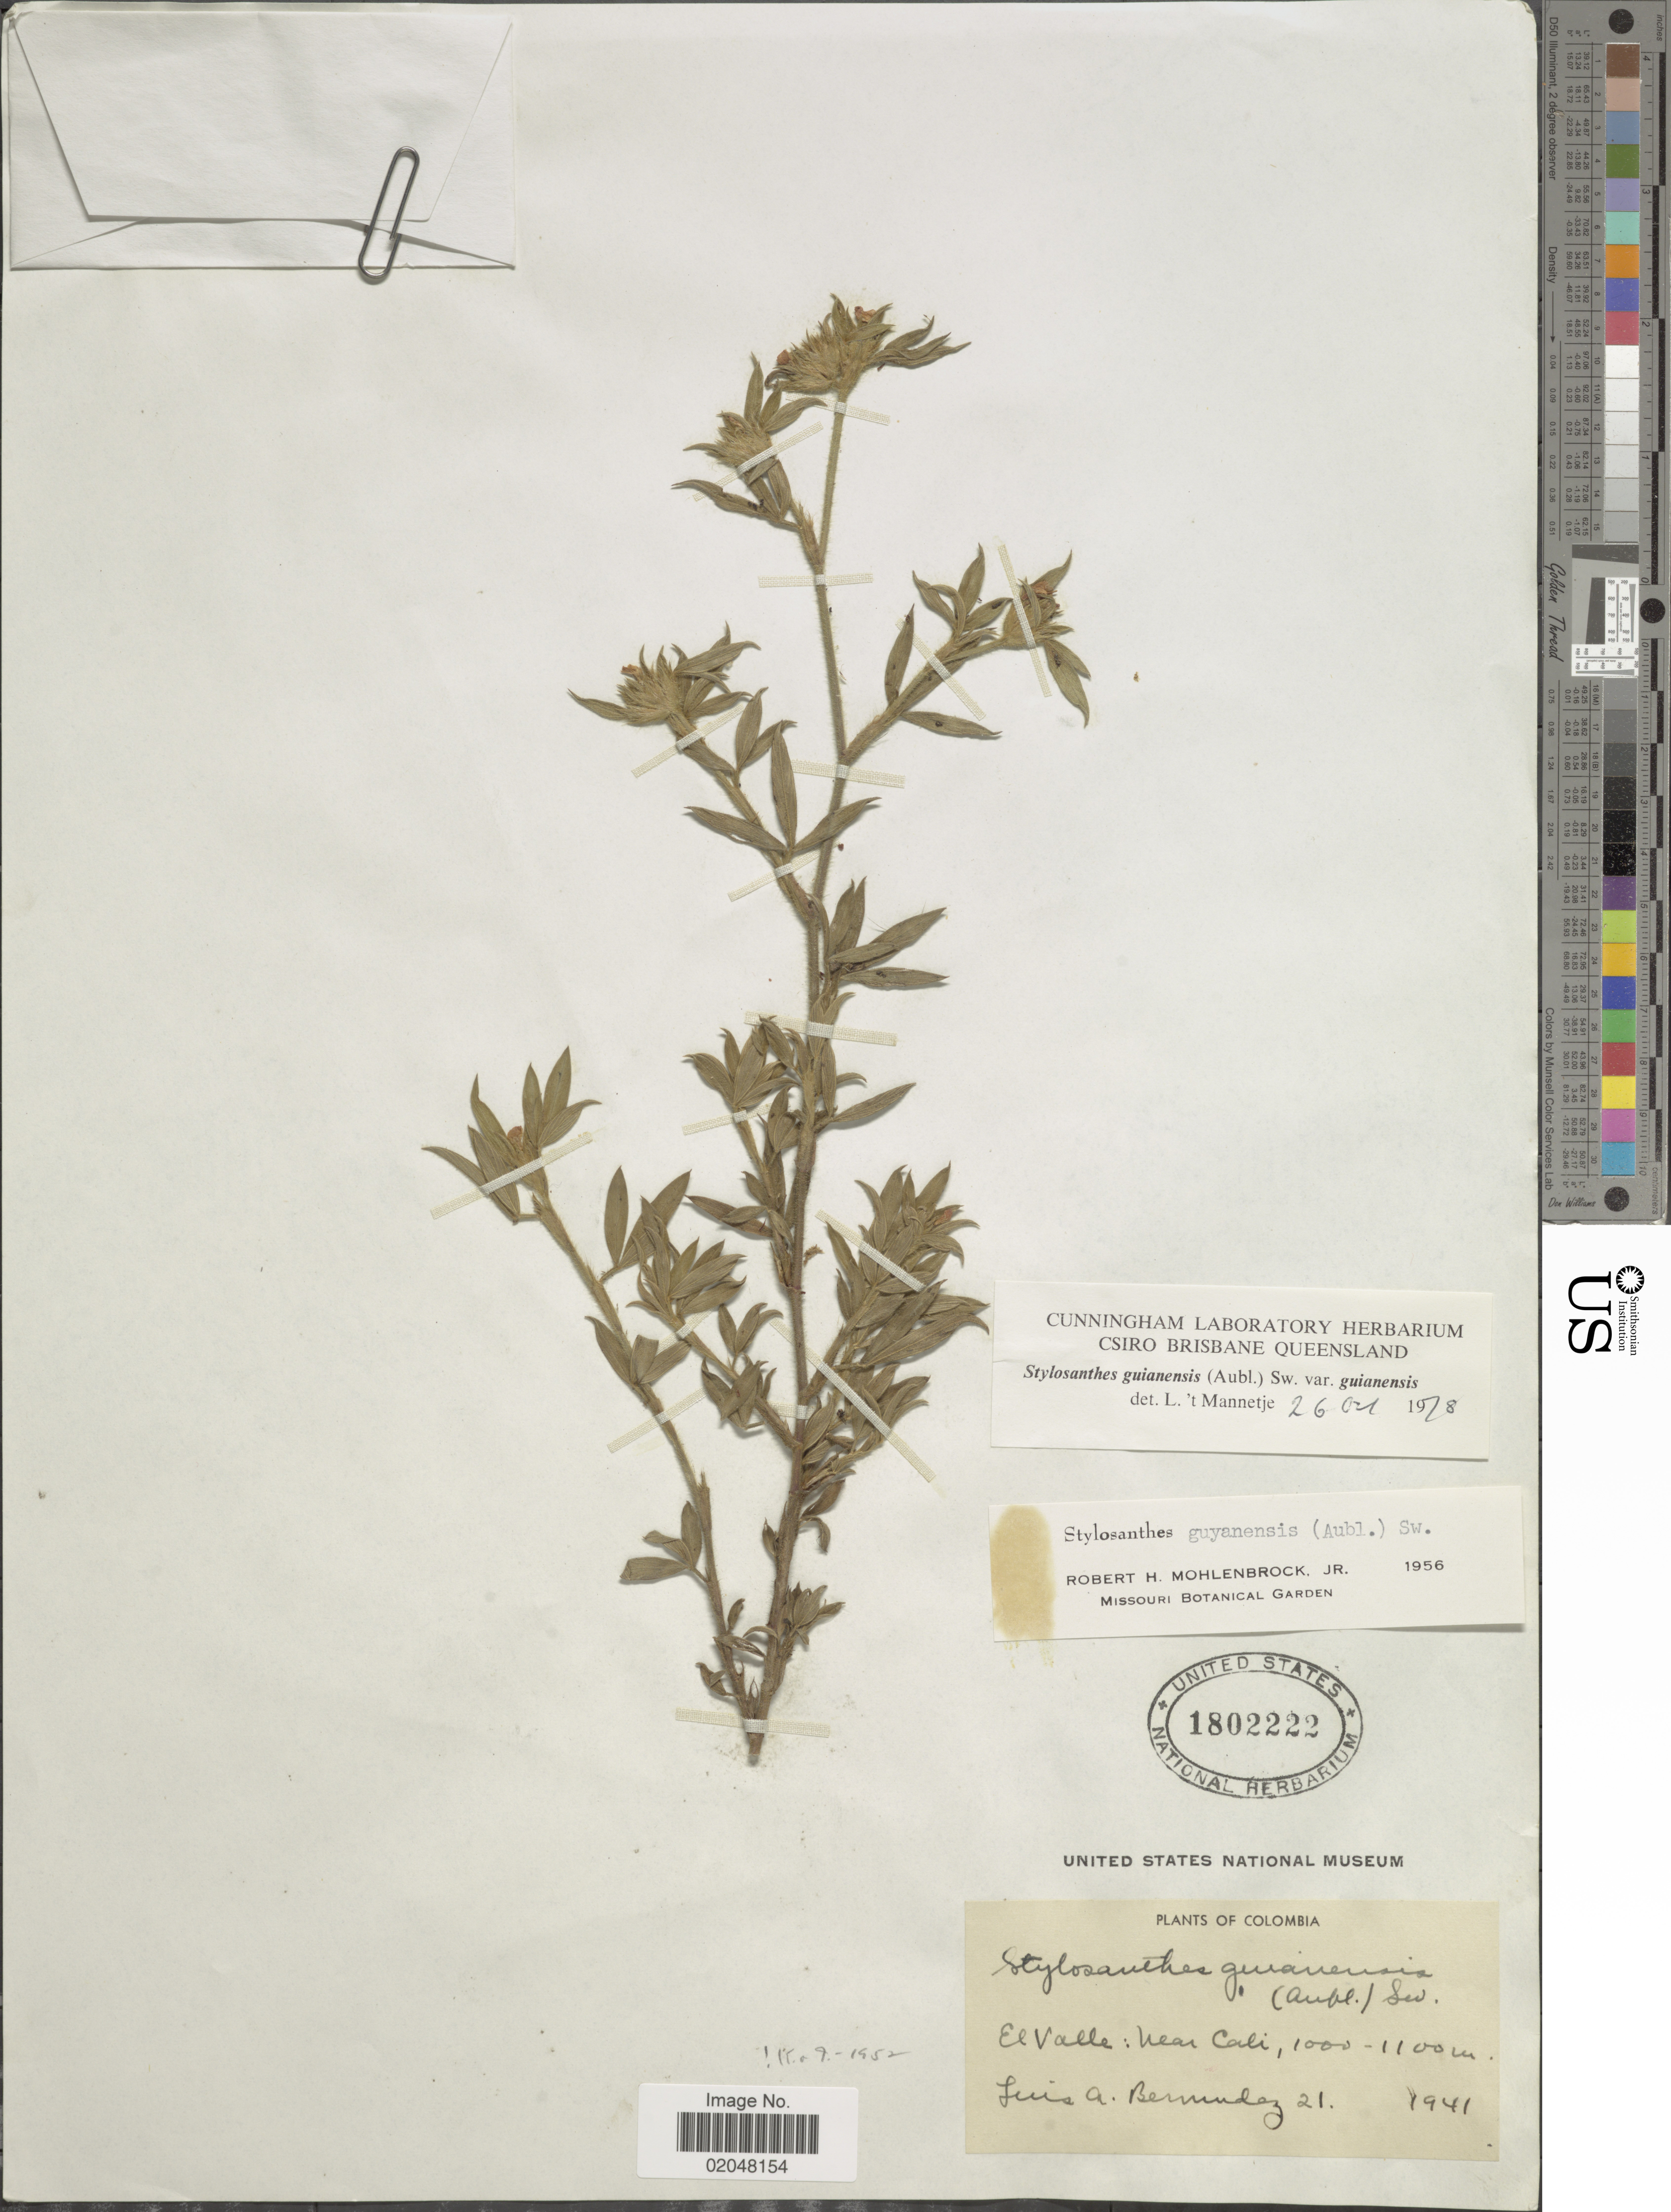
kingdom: Plantae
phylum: Tracheophyta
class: Magnoliopsida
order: Fabales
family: Fabaceae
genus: Stylosanthes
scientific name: Stylosanthes guianensis var. guianensis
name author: (Aubl.) Sw.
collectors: L. Bermudez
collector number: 21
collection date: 1941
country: Colombia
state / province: Valle del Cauca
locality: El Valle: near Cali.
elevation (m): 1000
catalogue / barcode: US 1802222